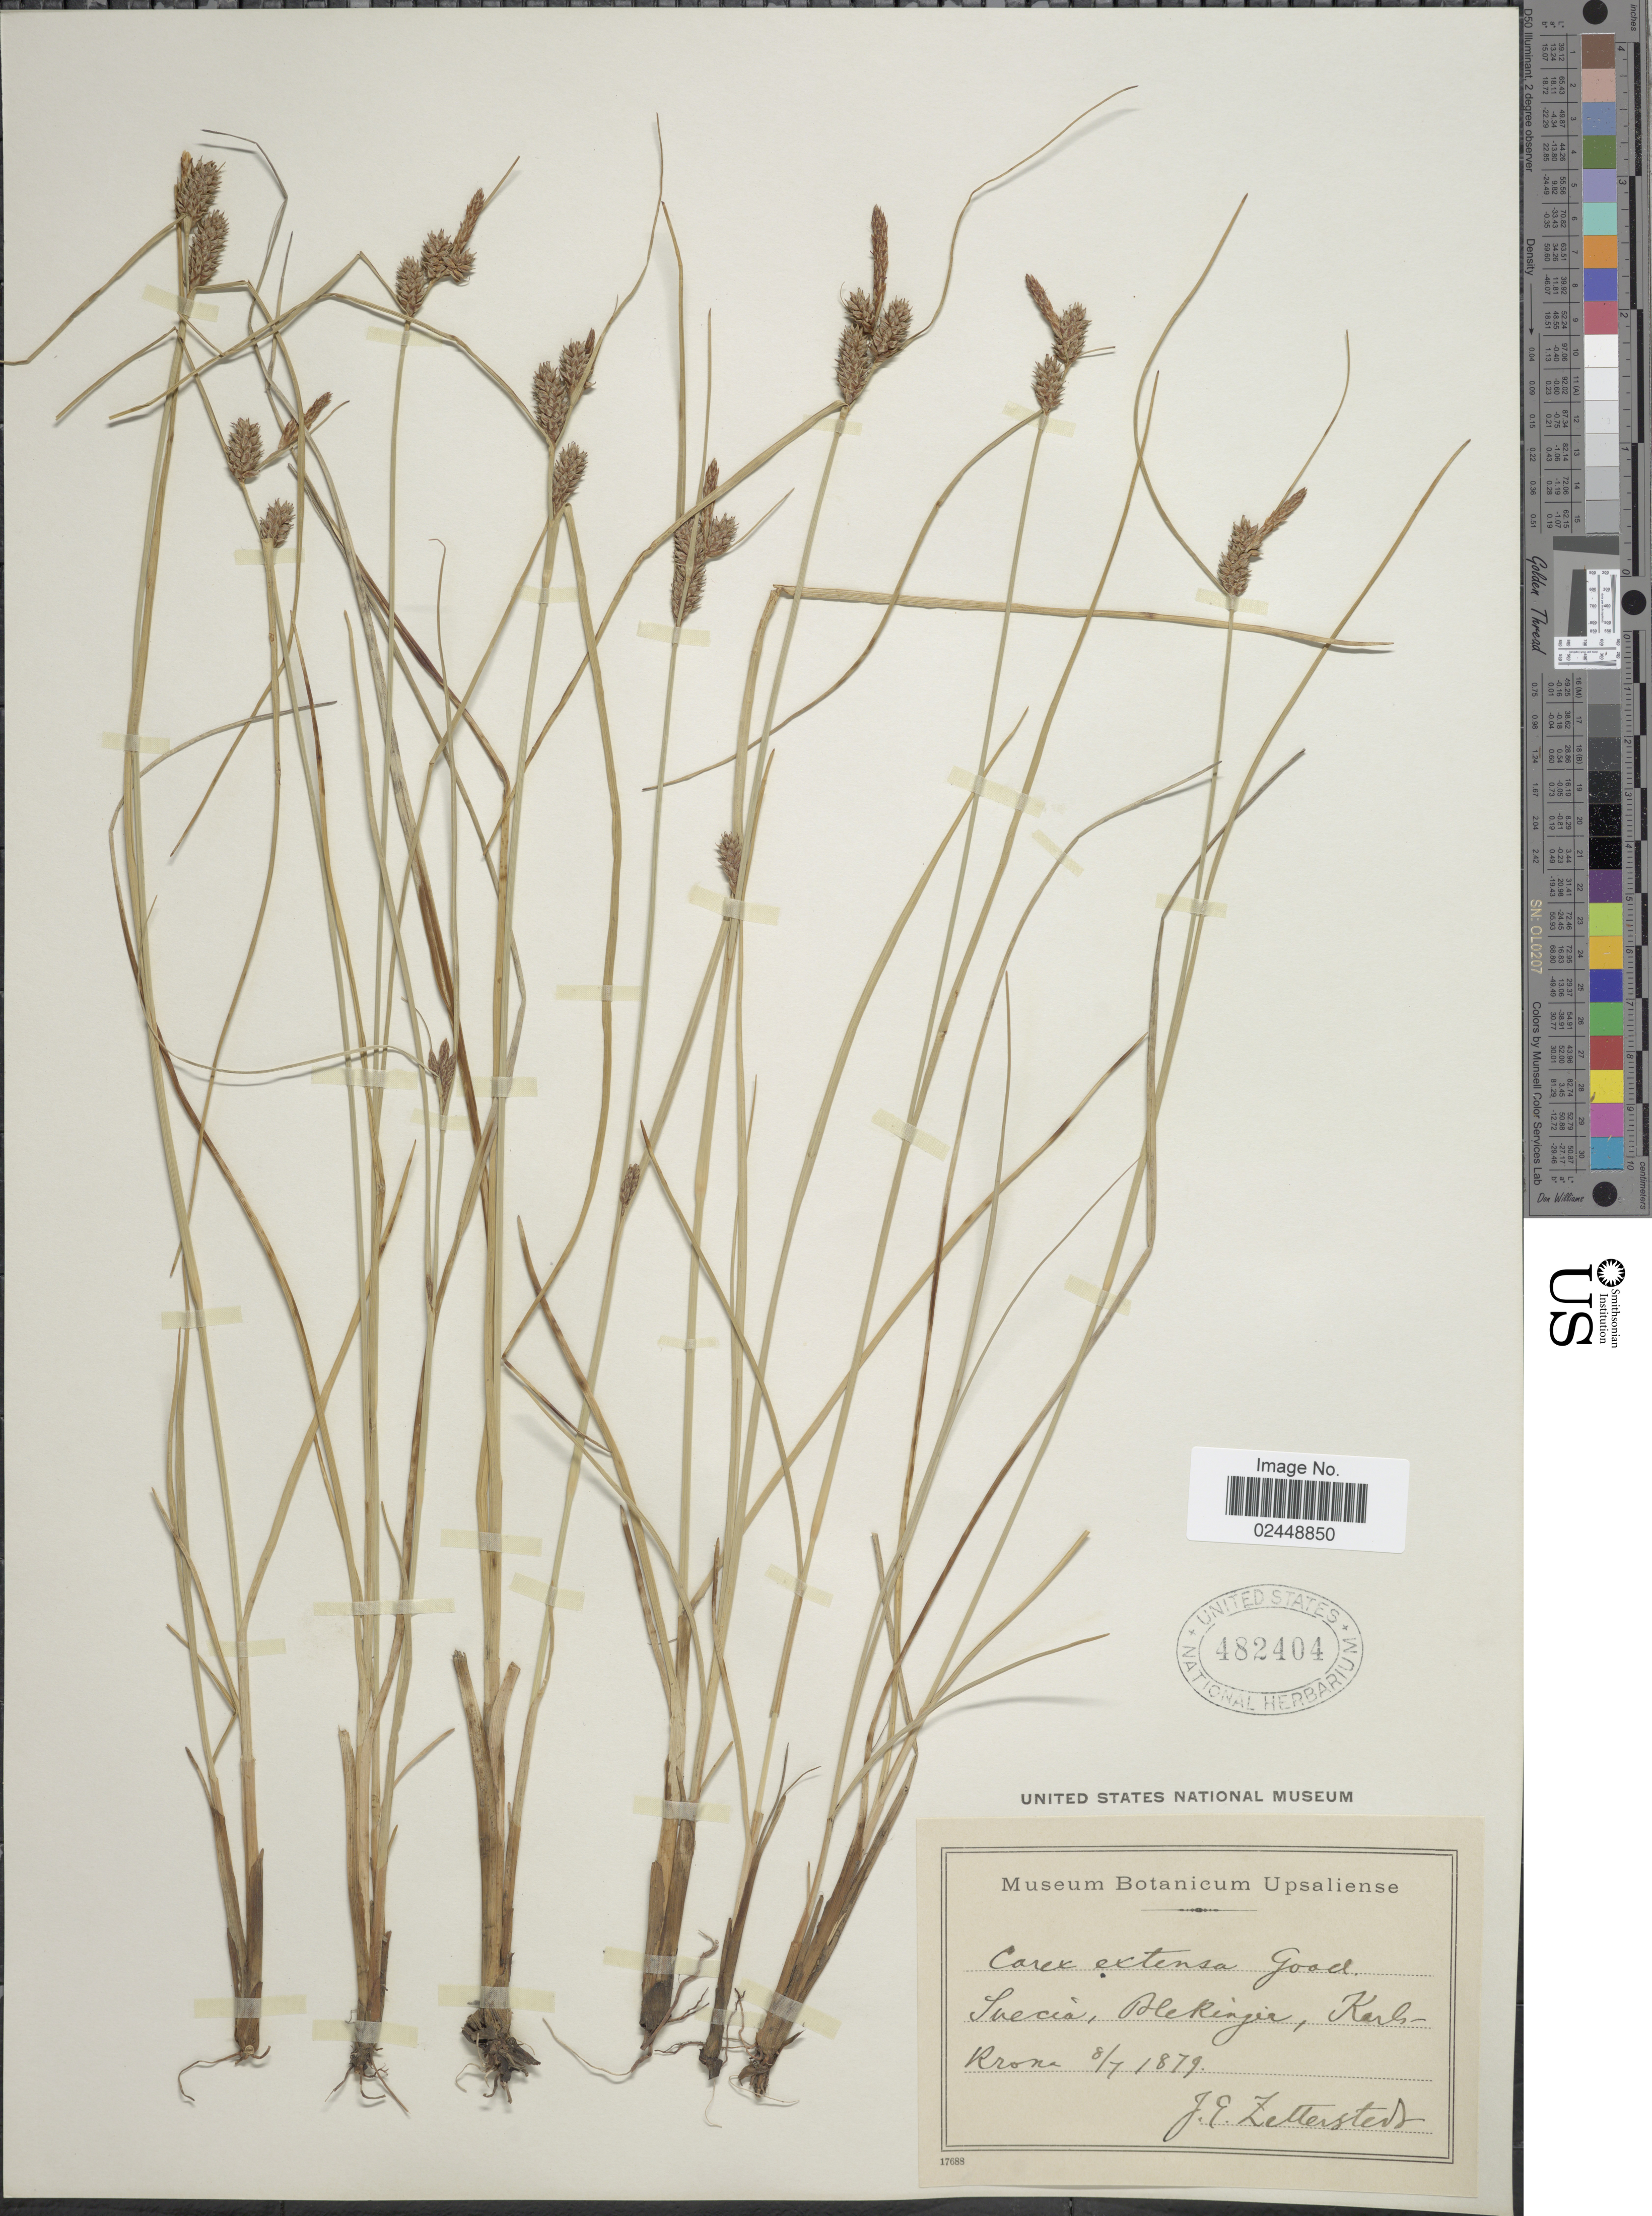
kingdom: Plantae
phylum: Tracheophyta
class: Liliopsida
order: Poales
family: Cyperaceae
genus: Carex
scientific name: Carex extensa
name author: Gooden.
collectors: J. Letterstedt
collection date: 1879-07-08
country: Sweden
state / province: Blekinge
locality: Karls-Krona, Suecia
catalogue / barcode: US 482404